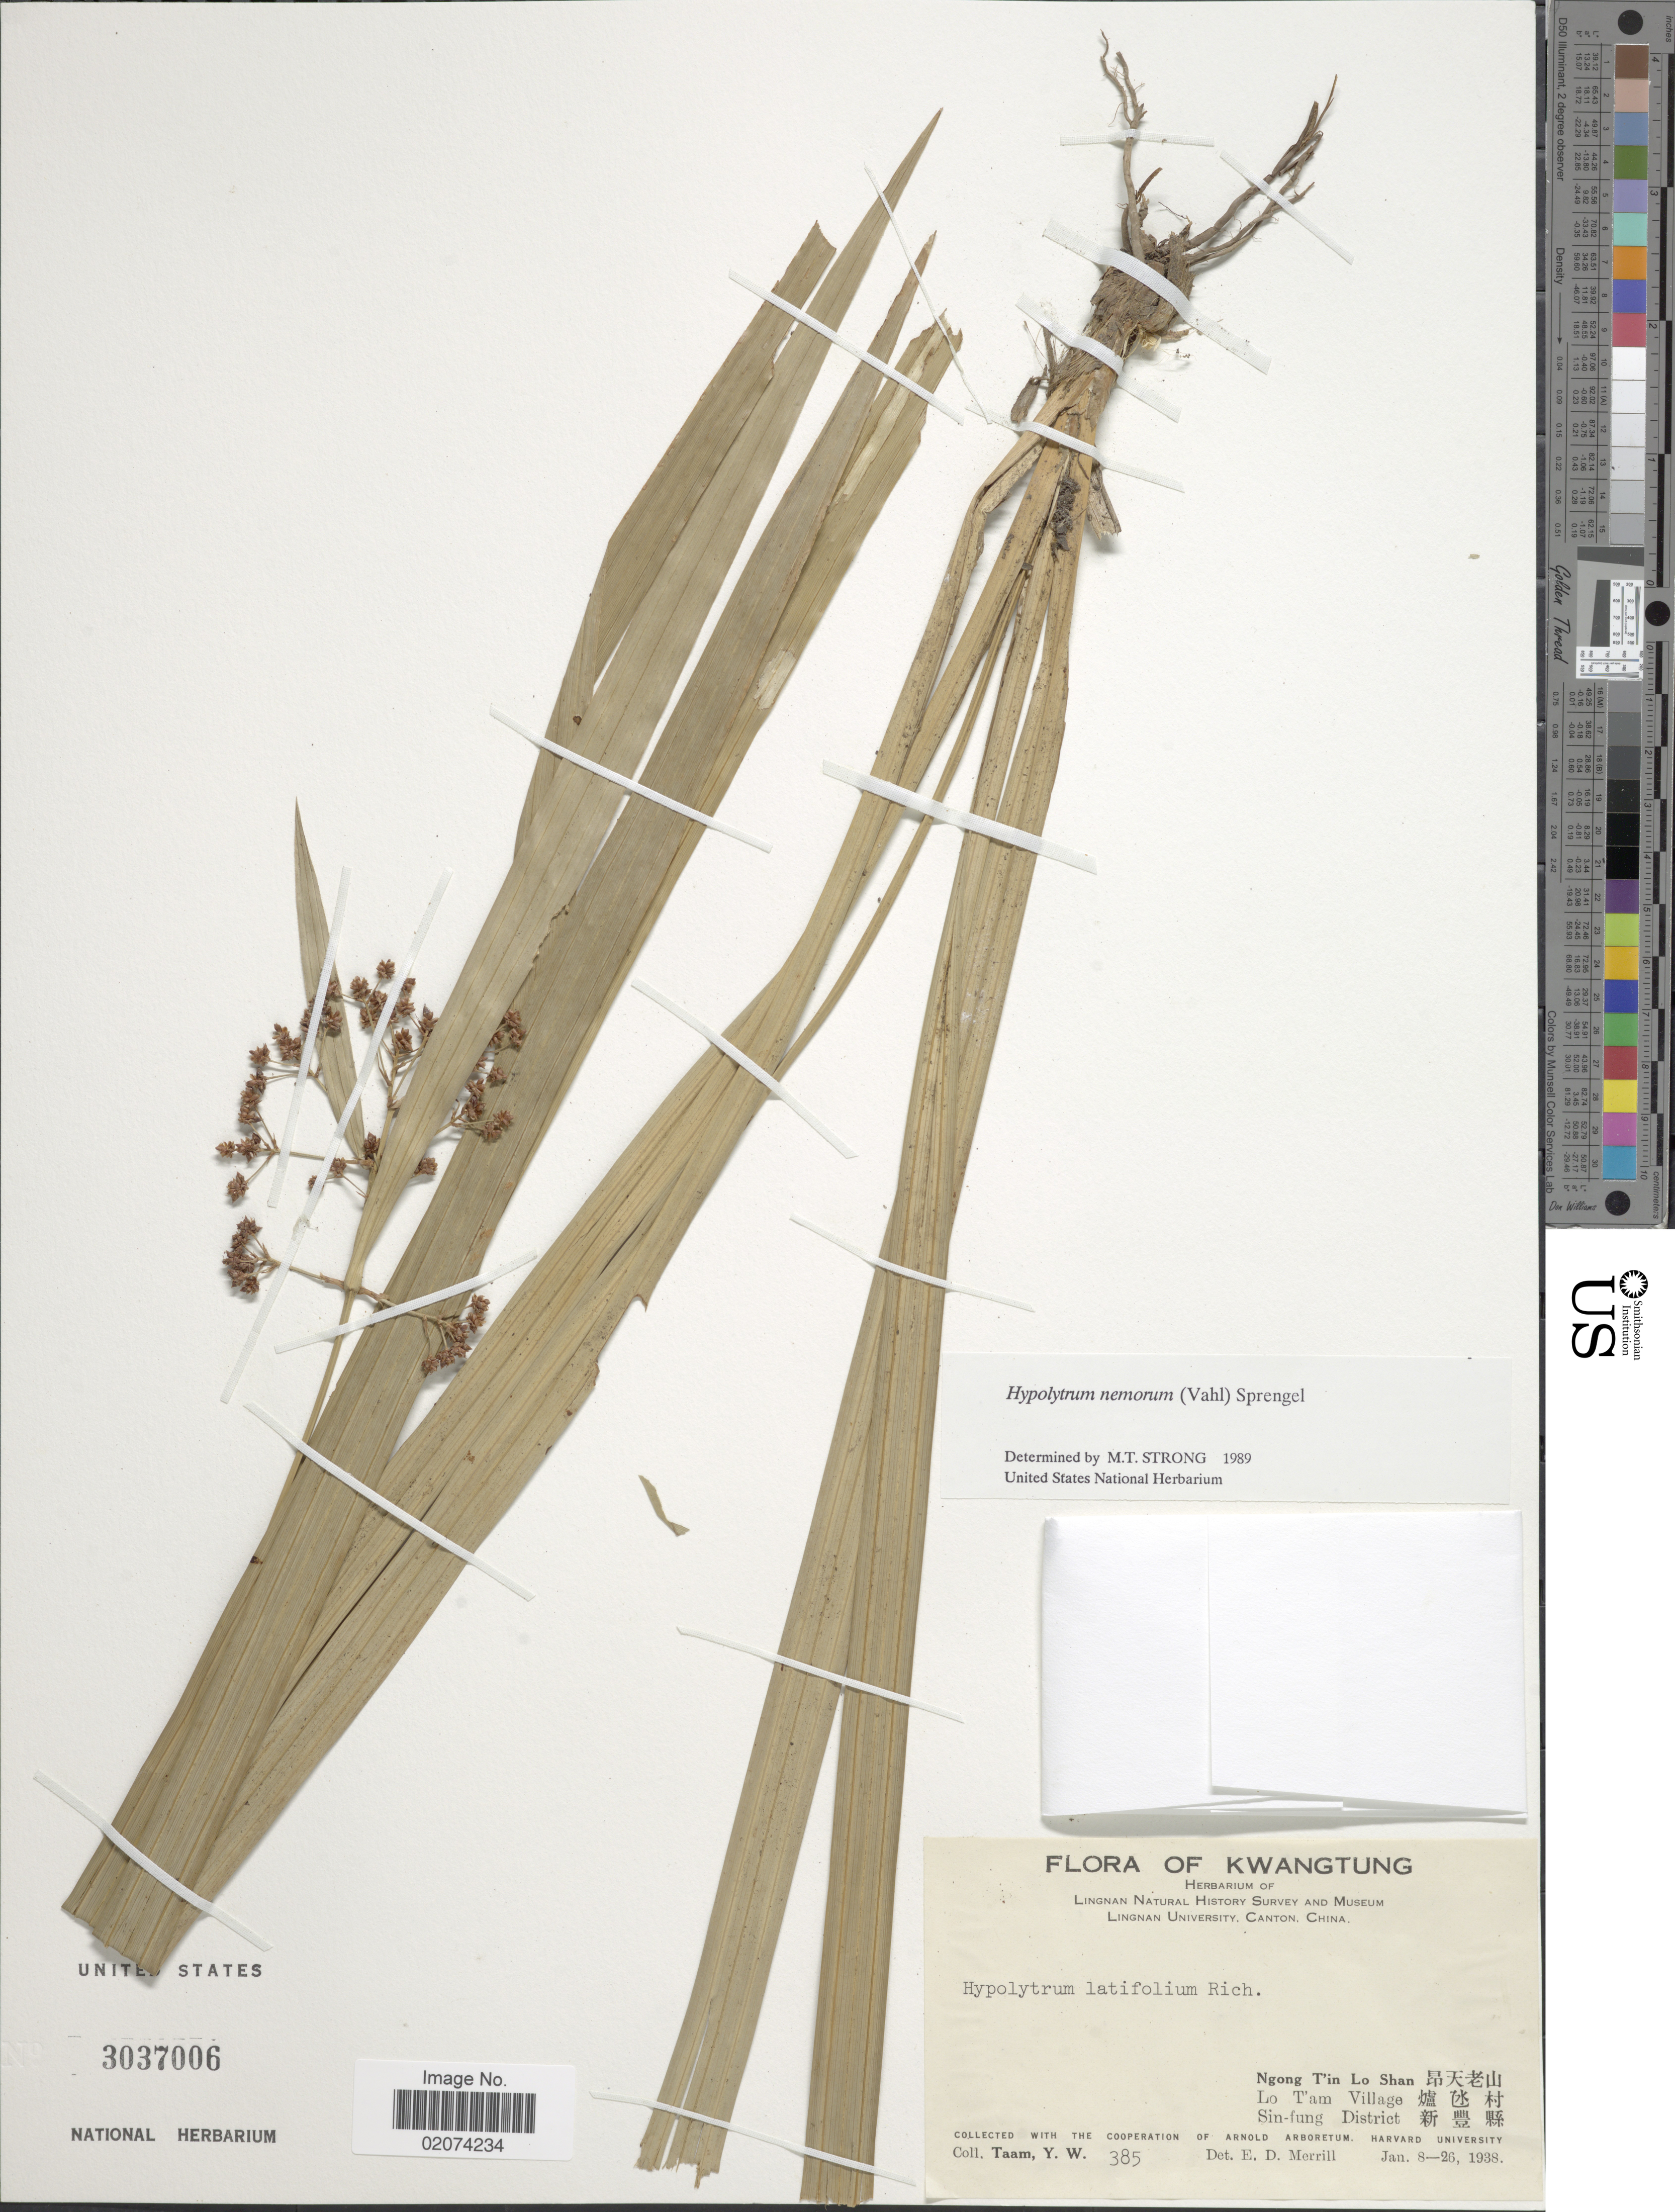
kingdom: Plantae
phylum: Tracheophyta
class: Liliopsida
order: Poales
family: Cyperaceae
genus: Hypolytrum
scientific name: Hypolytrum nemorum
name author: (Vahl) Spreng.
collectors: Y. W. Taam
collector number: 385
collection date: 1938-01-08/1938-01-26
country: China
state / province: Guangdong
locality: Kwangtung. Ngong T'in Lo Shan. Lo T'am Village. Sin- fung District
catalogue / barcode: US 3037006